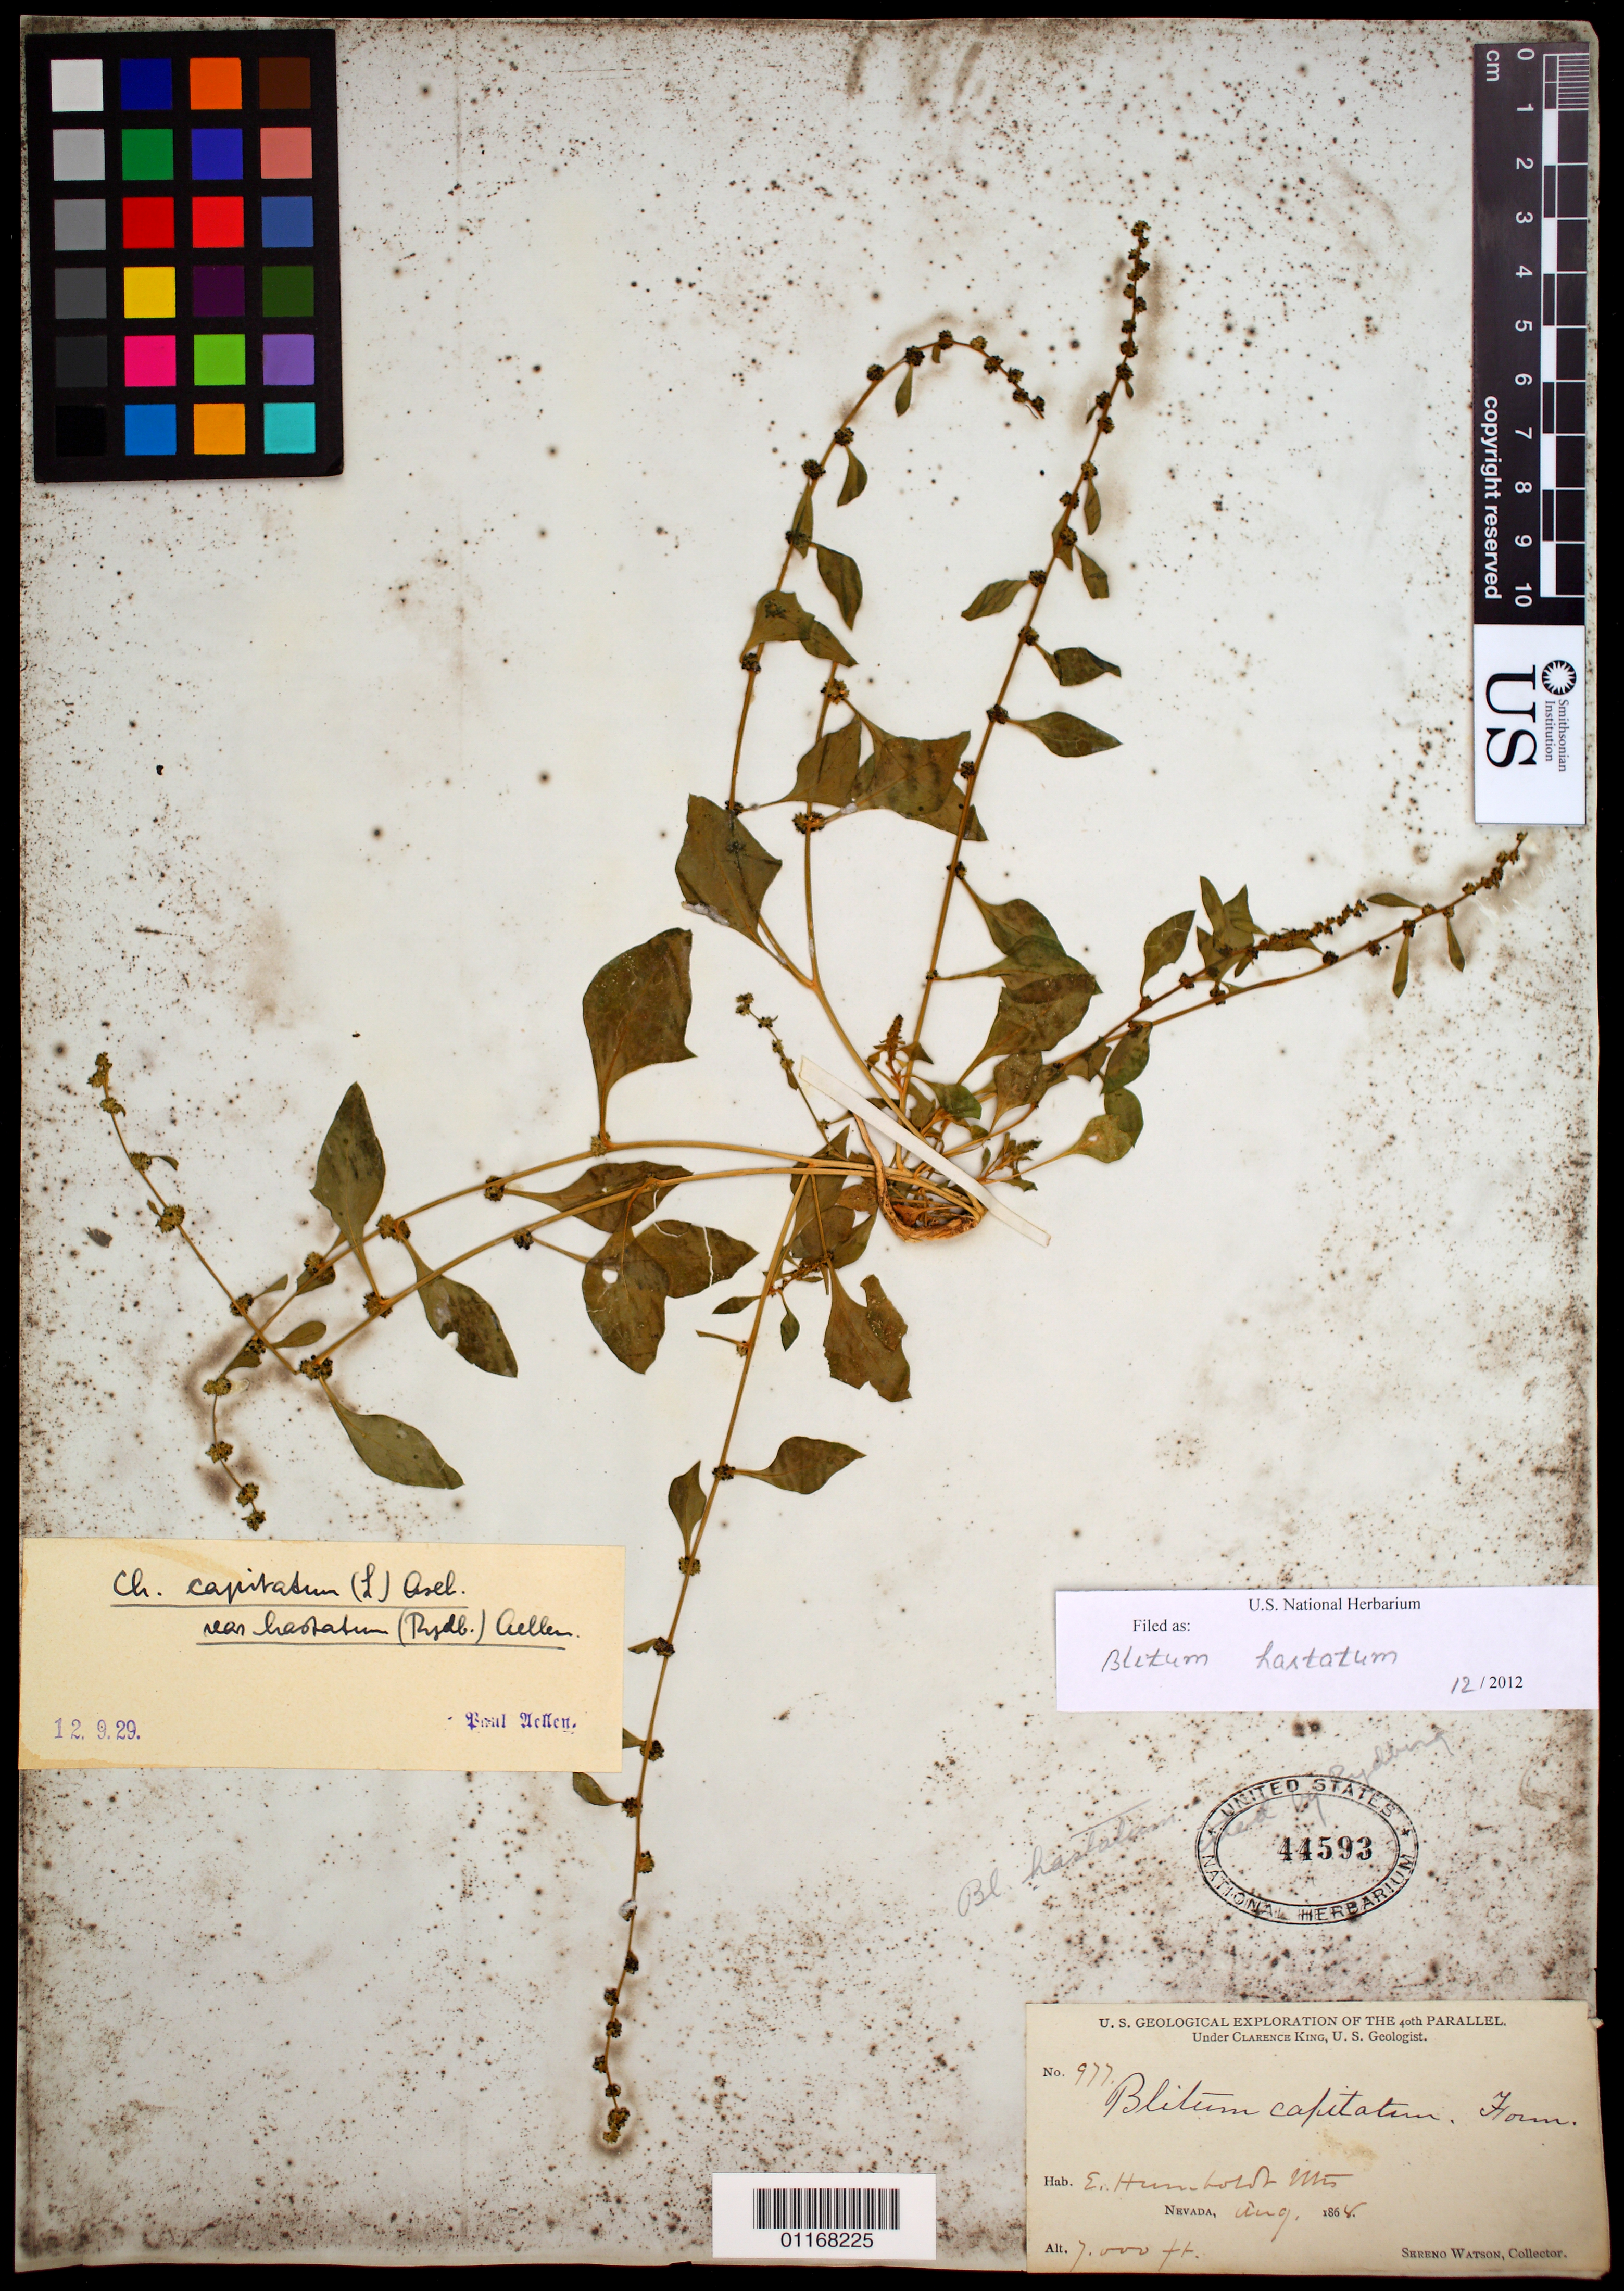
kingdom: Plantae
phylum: Tracheophyta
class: Magnoliopsida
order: Caryophyllales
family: Amaranthaceae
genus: Blitum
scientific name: Blitum hastatum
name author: Rydb.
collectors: S. Watson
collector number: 977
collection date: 1868-08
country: United States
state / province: Nevada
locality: E. Humboldt Mts.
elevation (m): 2134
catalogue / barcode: US 44593